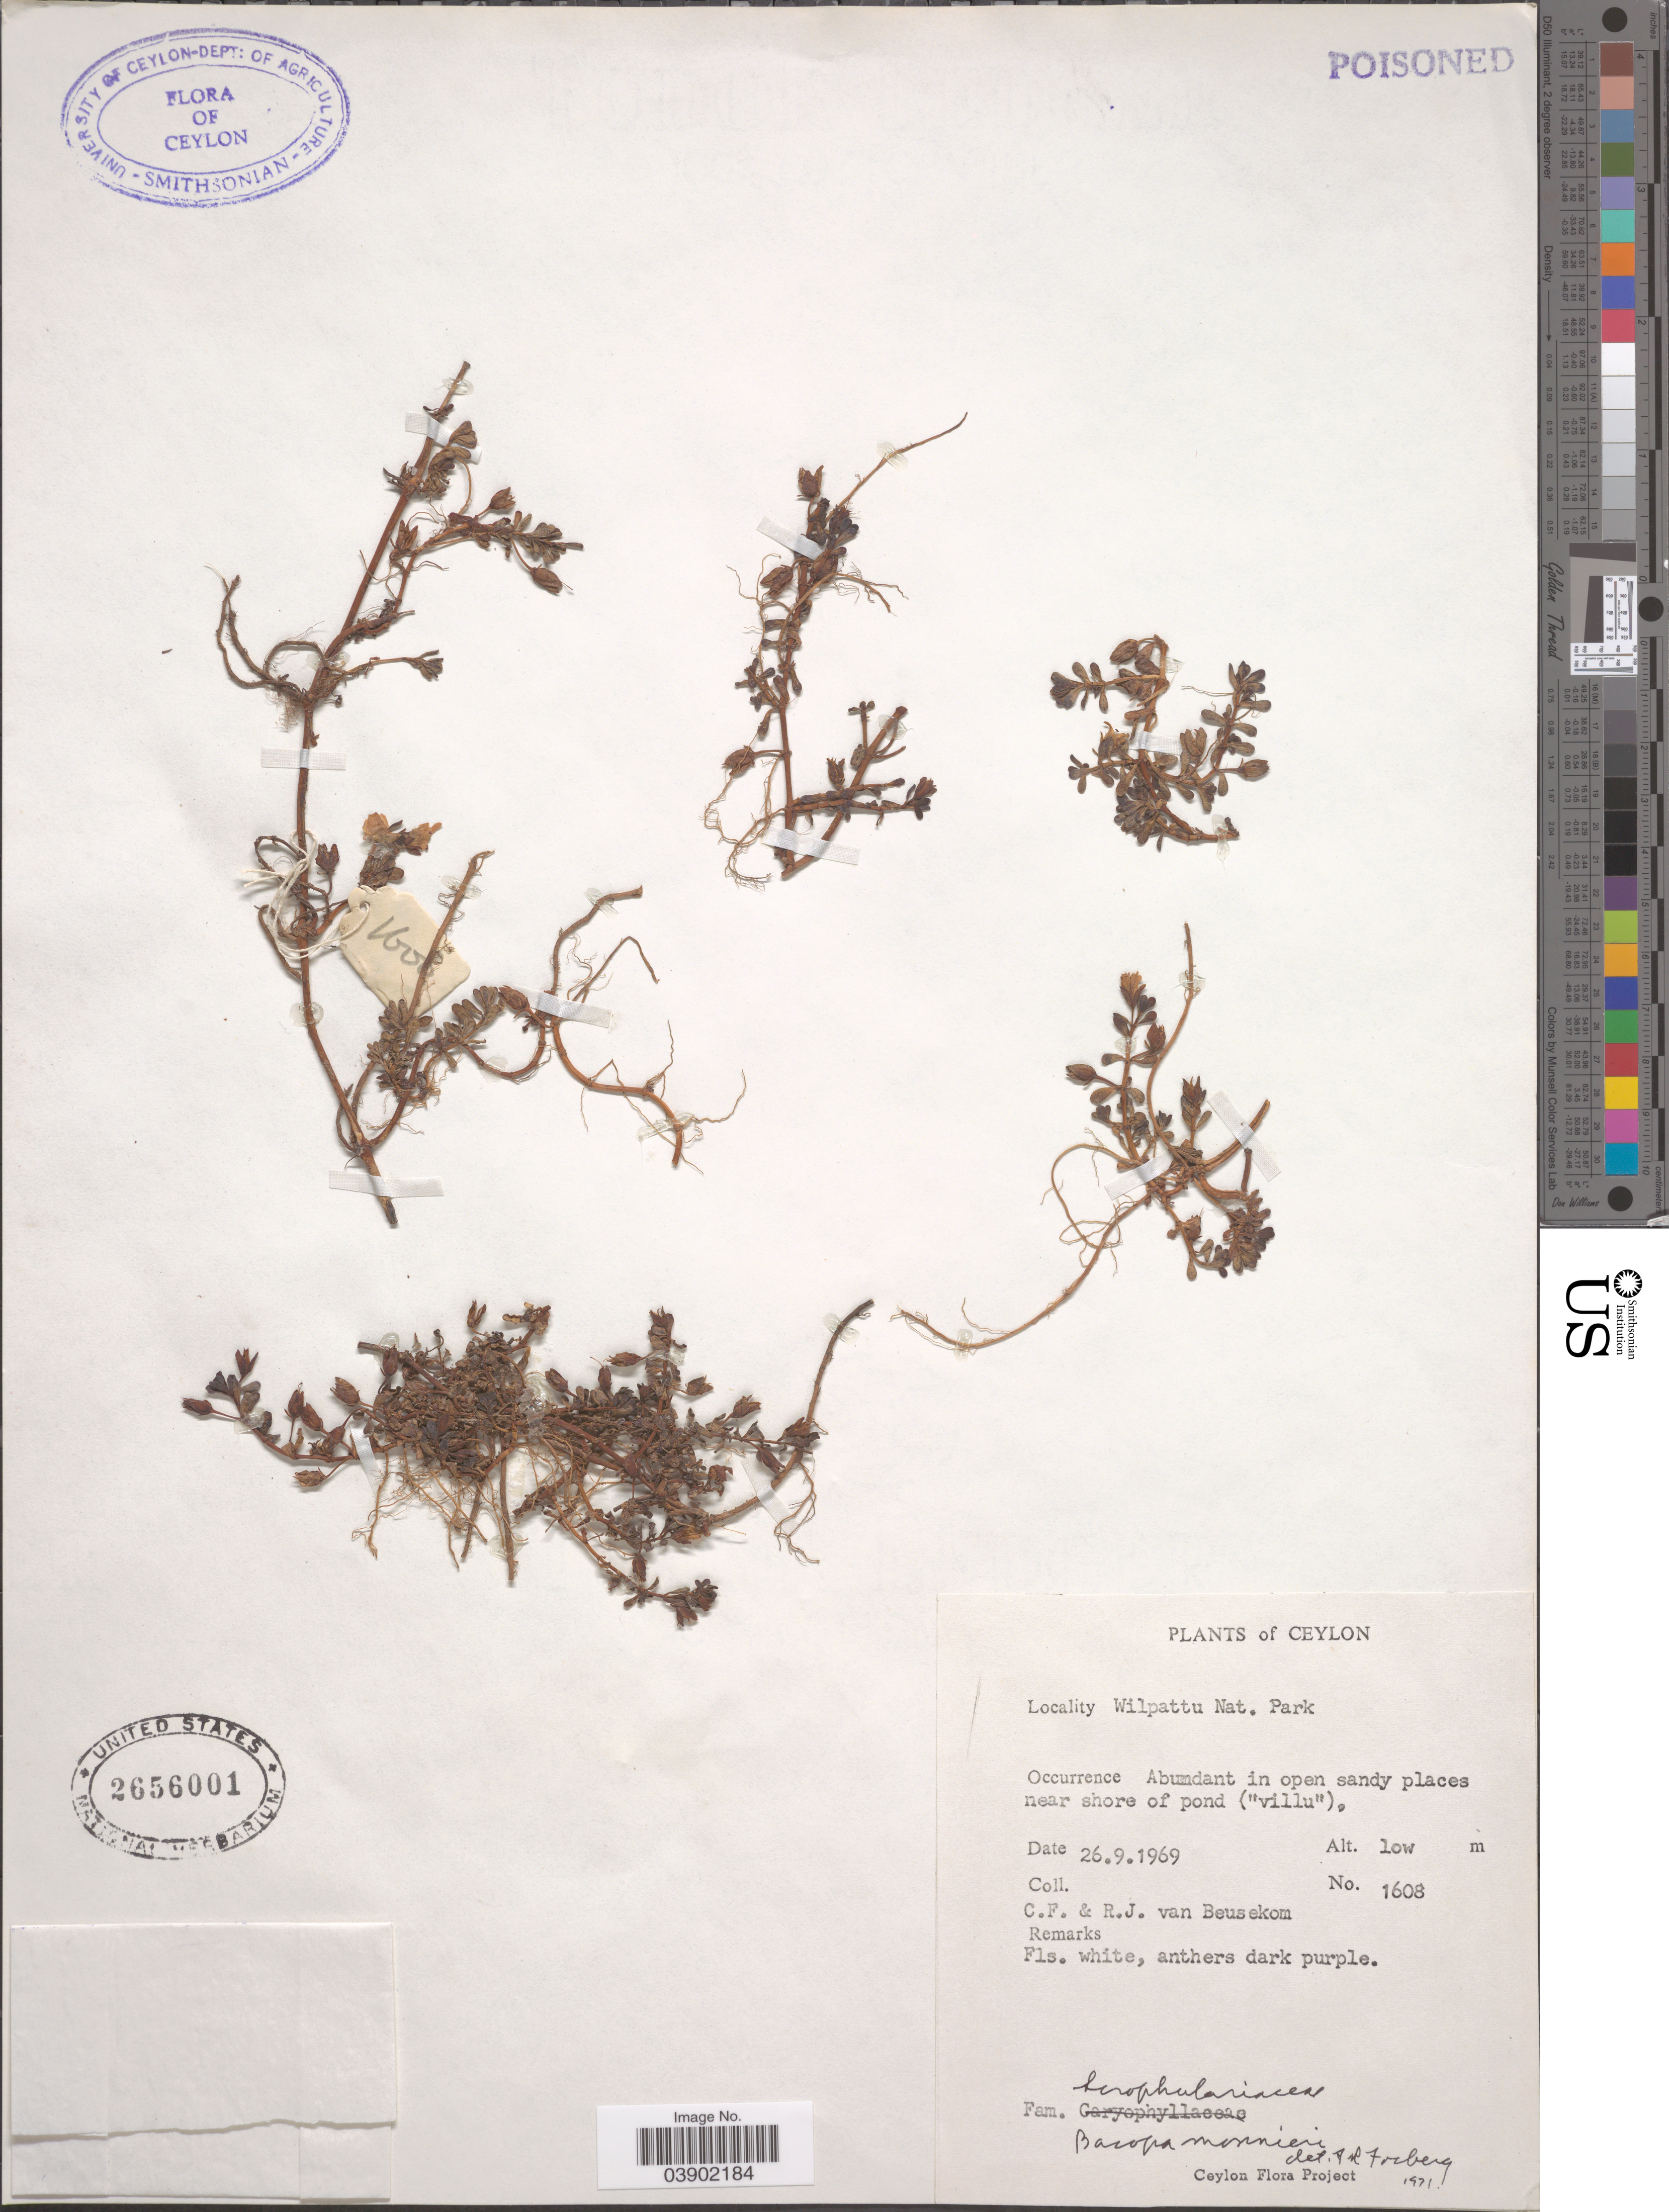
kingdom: Plantae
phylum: Tracheophyta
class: Magnoliopsida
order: Lamiales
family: Plantaginaceae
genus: Bacopa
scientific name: Bacopa monnieri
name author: (L.) Wettst.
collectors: C. F. Beusekom & R. Van Beusekom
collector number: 1608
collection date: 1969-09-26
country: Sri Lanka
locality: Ceylon. Wilpattu Nat. Park.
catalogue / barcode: US 2656001